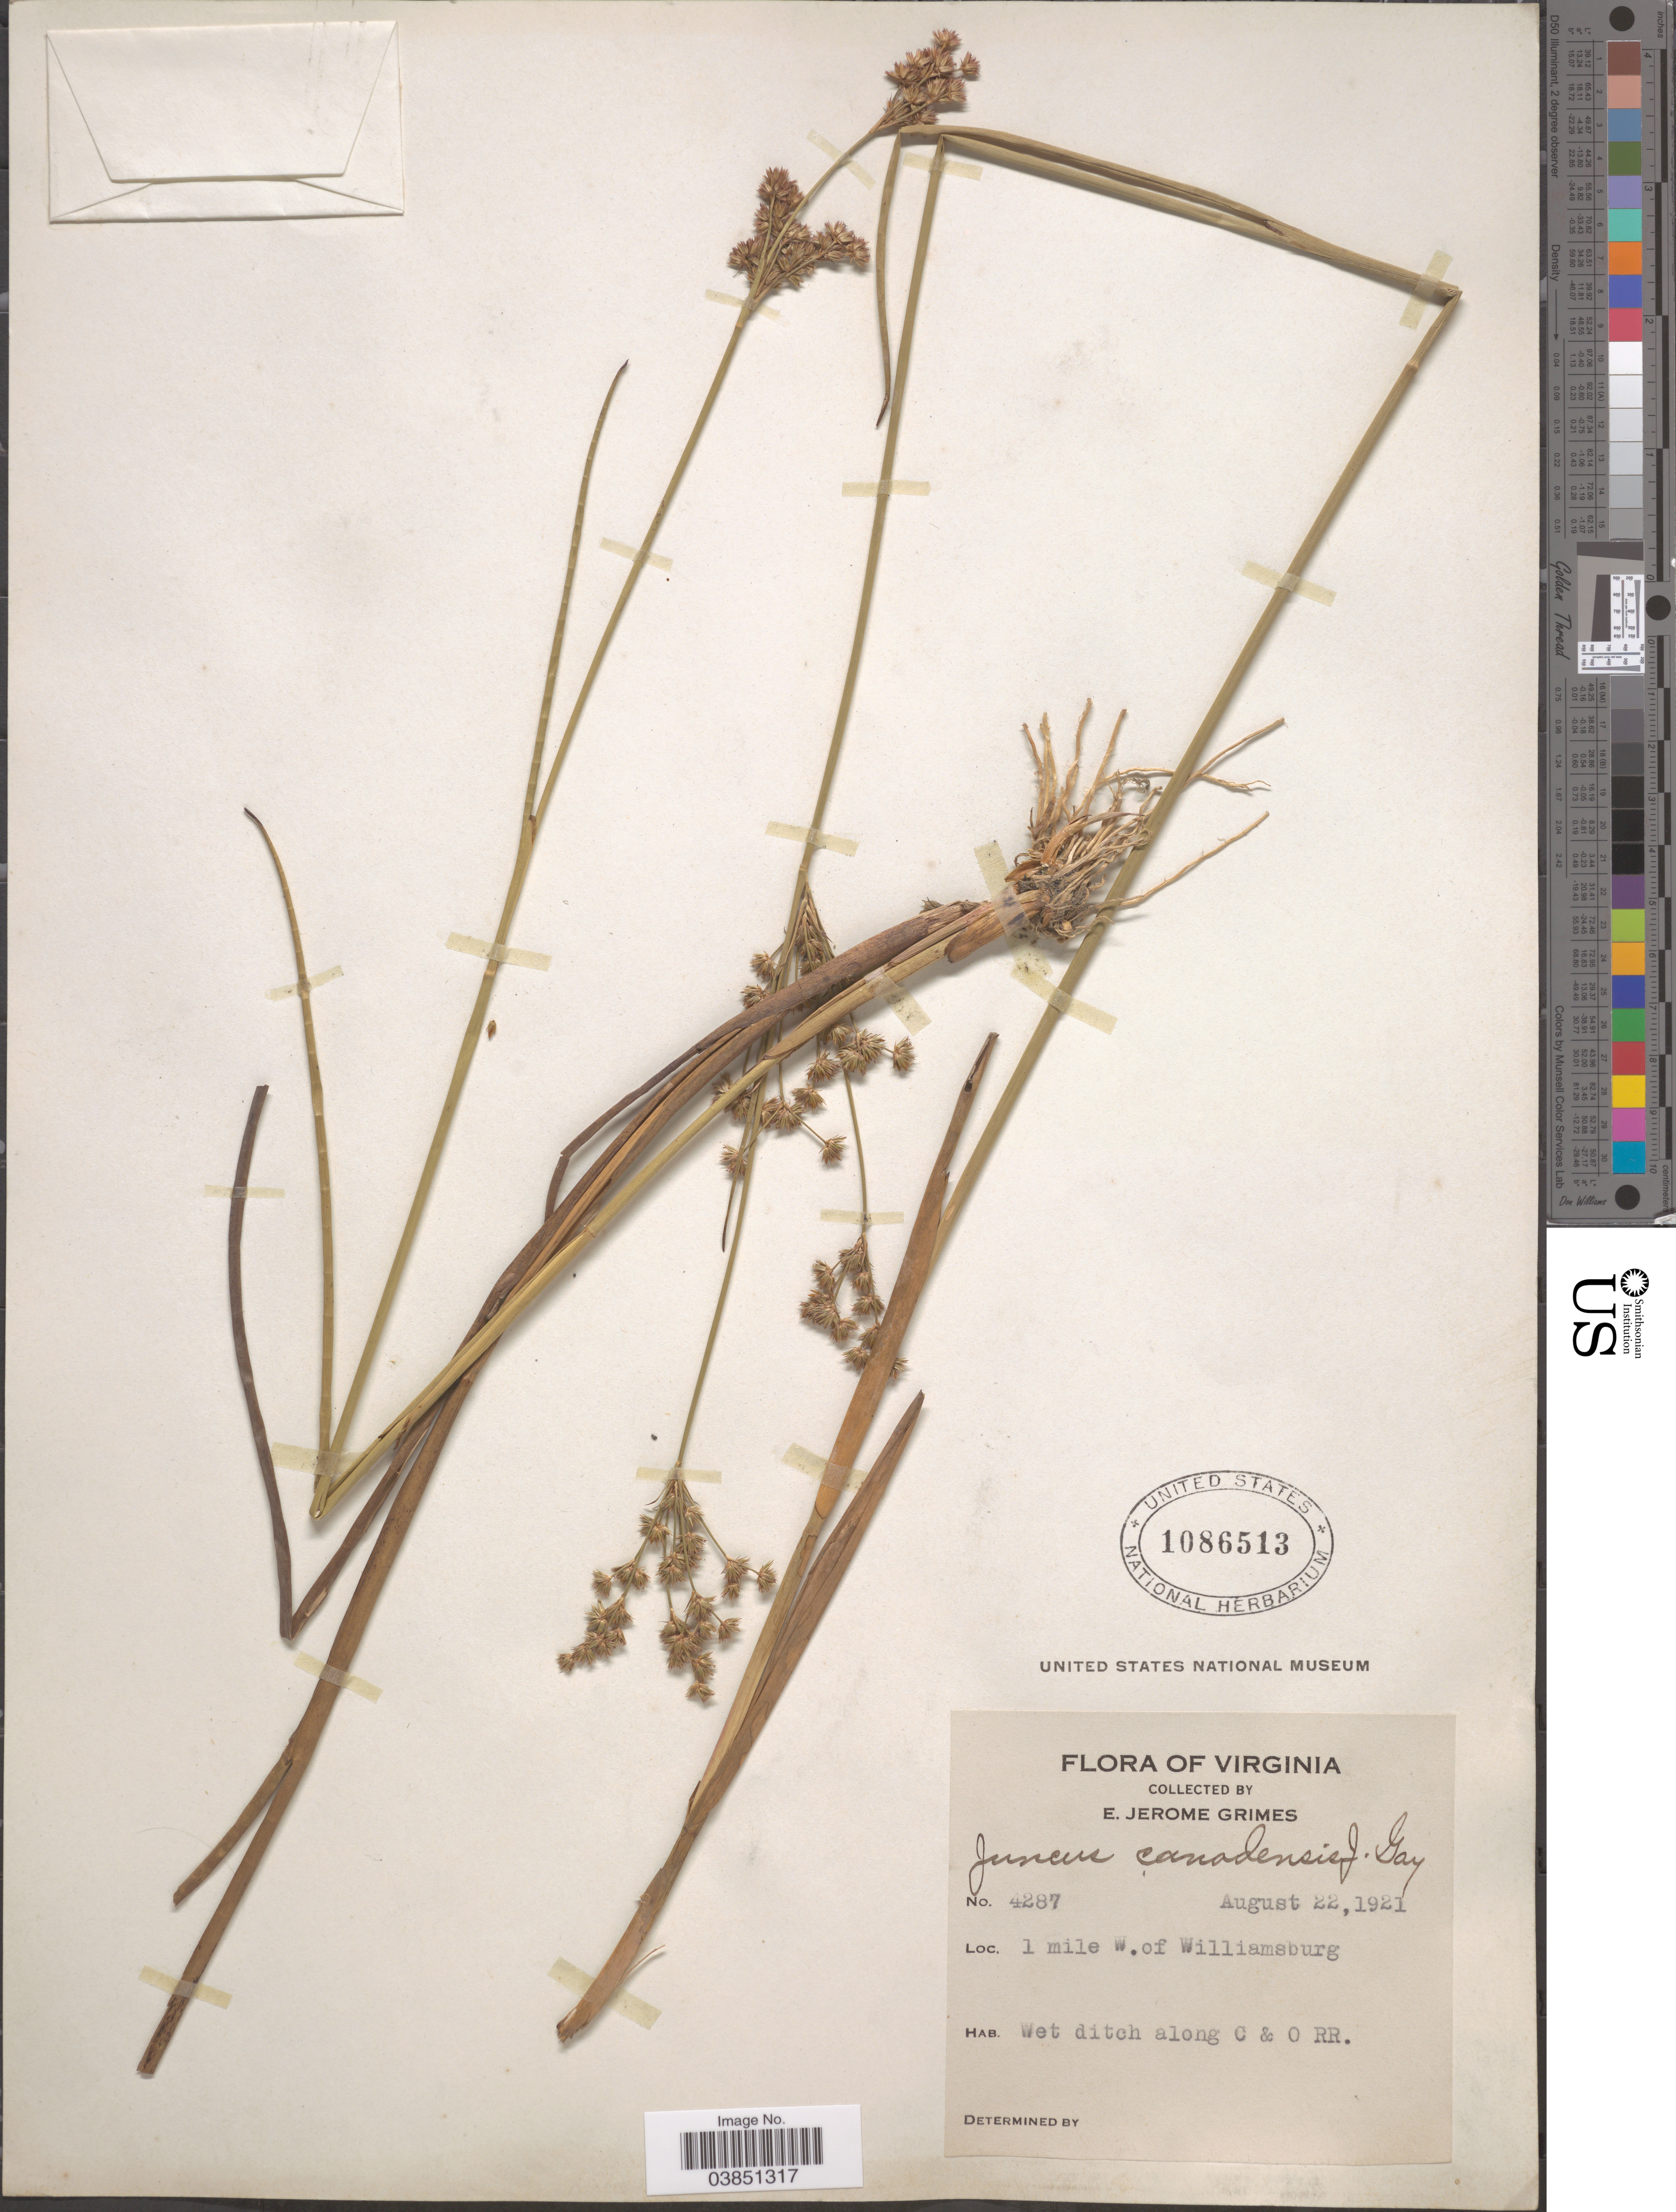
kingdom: Plantae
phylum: Tracheophyta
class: Liliopsida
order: Poales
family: Juncaceae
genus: Juncus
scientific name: Juncus canadensis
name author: J. Gay ex Laharpe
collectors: E. J. Grimes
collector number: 4287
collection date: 1921-08-22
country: United States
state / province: Virginia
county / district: City of Williamsburg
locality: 1 mile W. of Williamsburg.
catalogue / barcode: US 1086513